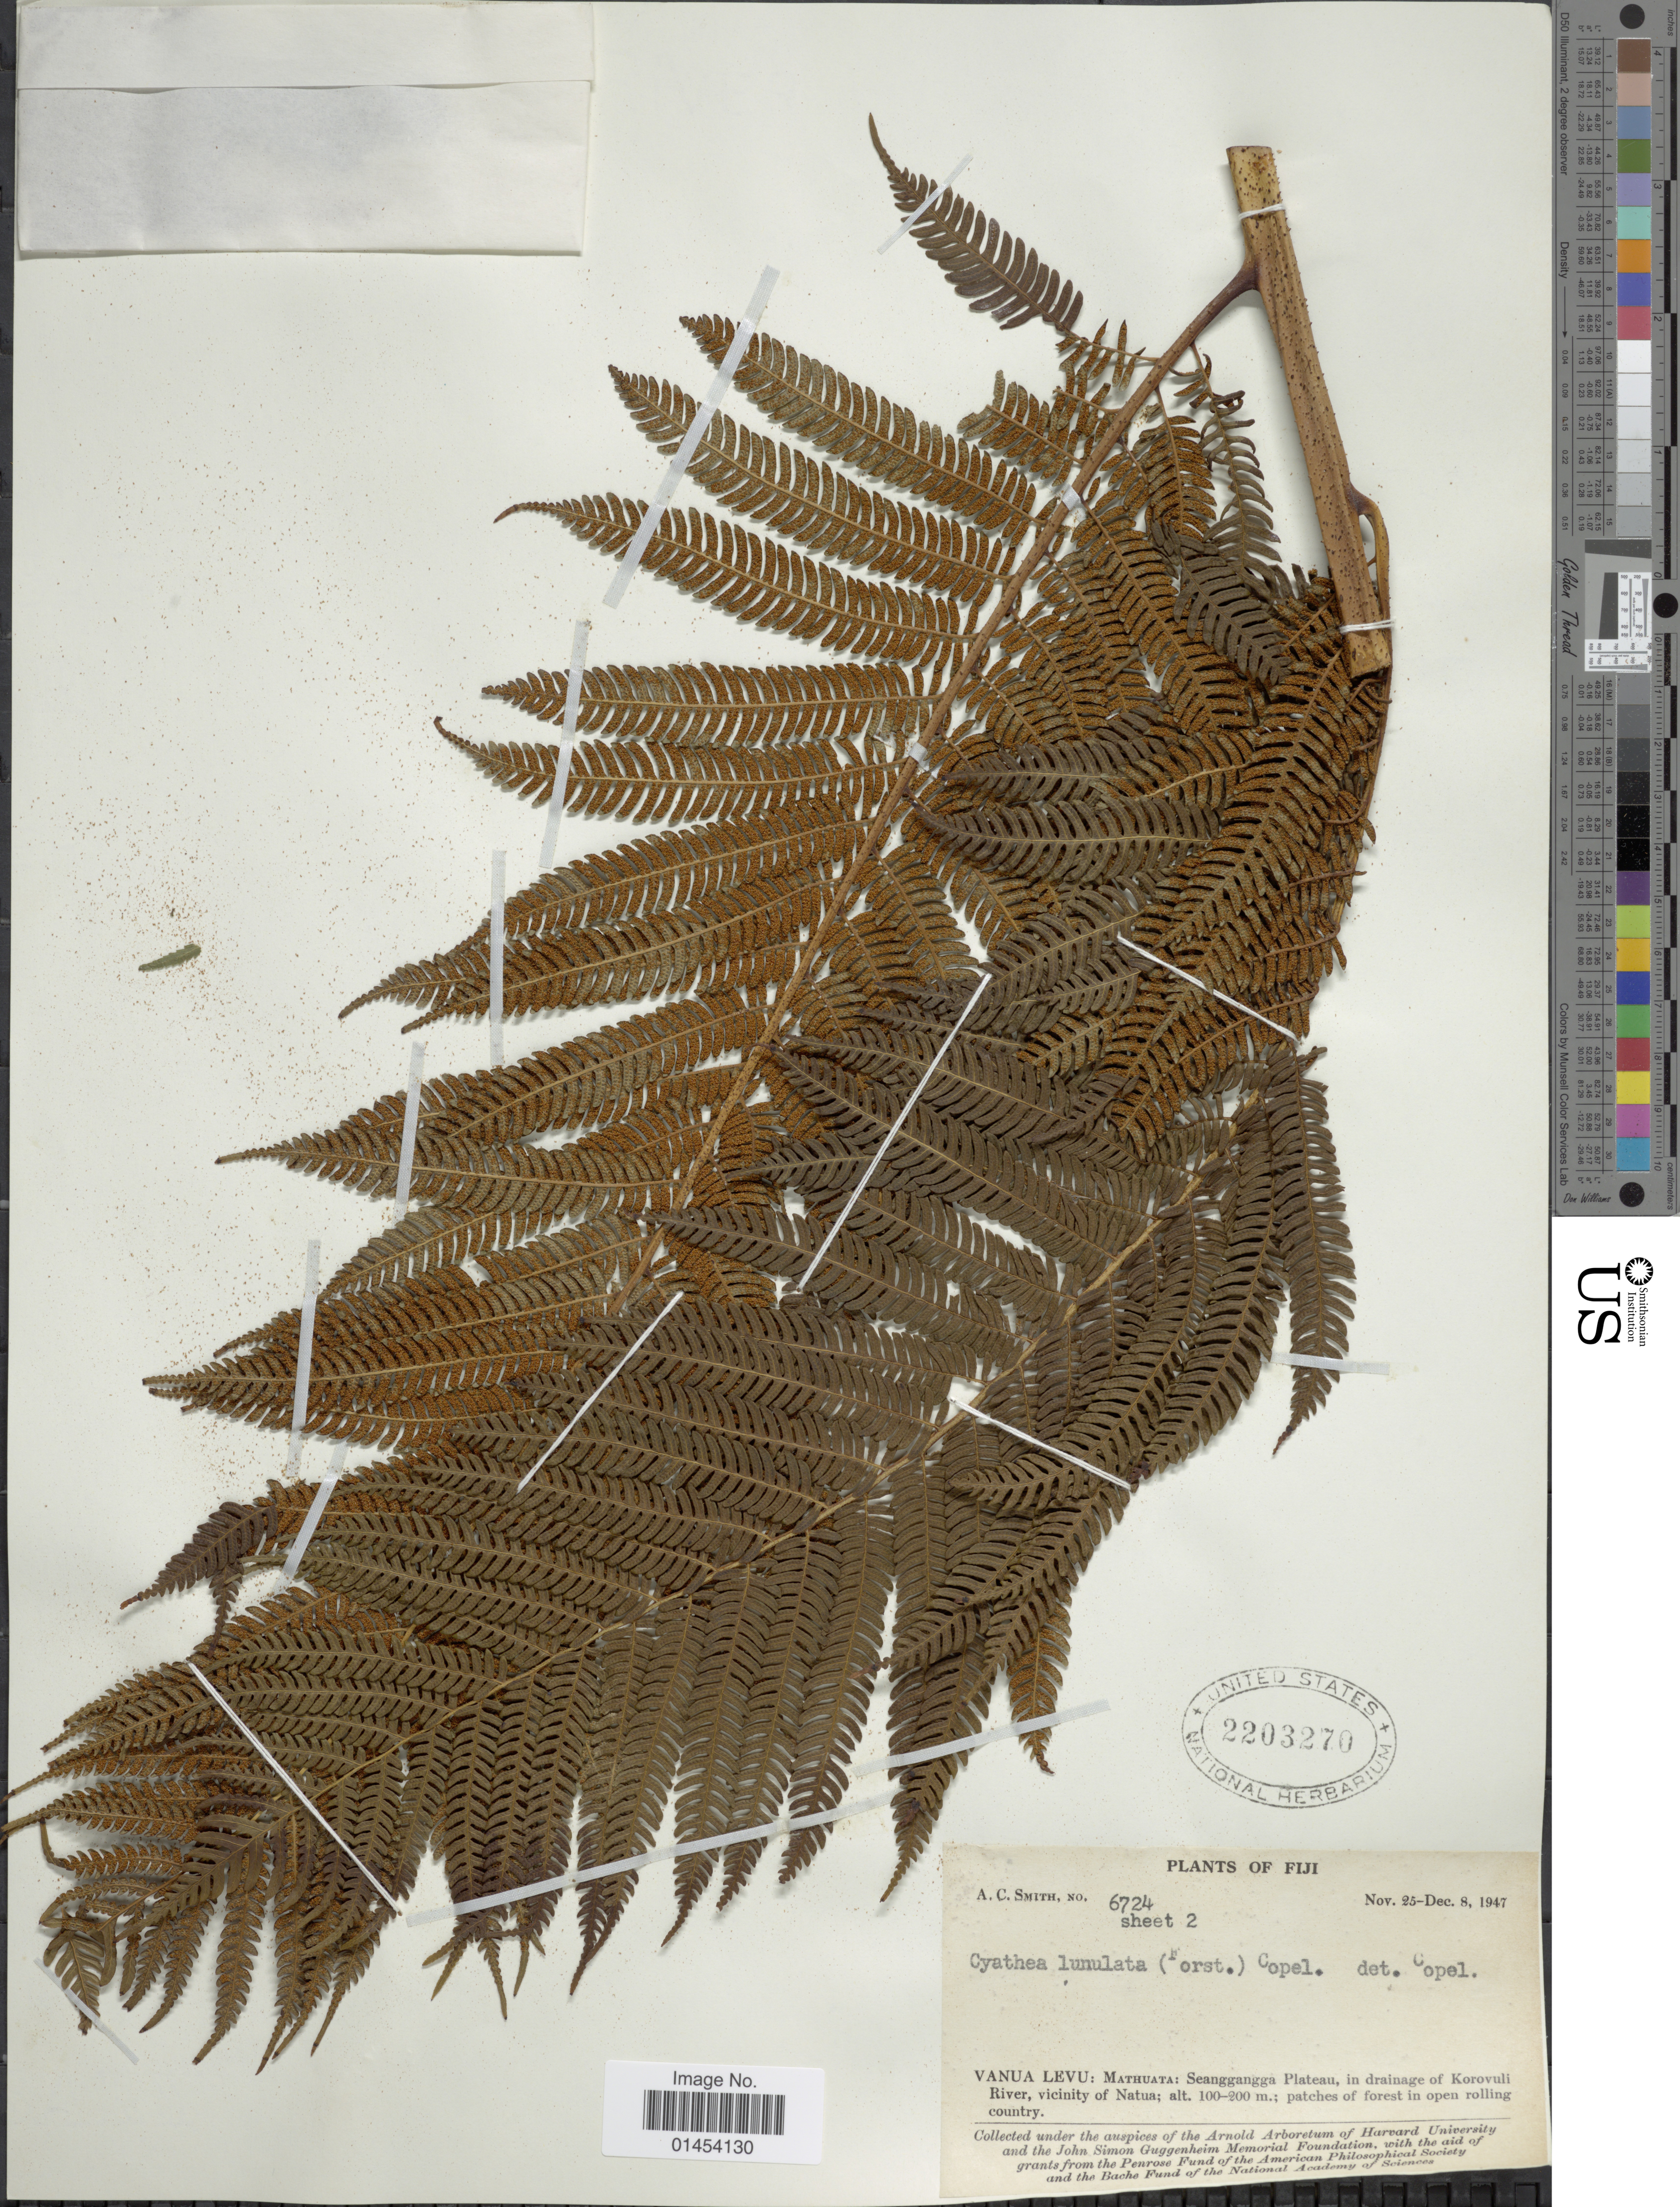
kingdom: Plantae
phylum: Tracheophyta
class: Polypodiopsida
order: Cyatheales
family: Cyatheaceae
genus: Cyathea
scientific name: Cyathea lunulata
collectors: A. C. Smith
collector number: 6724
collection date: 1947-11-25/1947-12-08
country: Fiji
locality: Vanua Levu: Mathuata: Seanggangga Plateau, in drainage of Korovuli River, vicinity of Natua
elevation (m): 100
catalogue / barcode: US 2203270